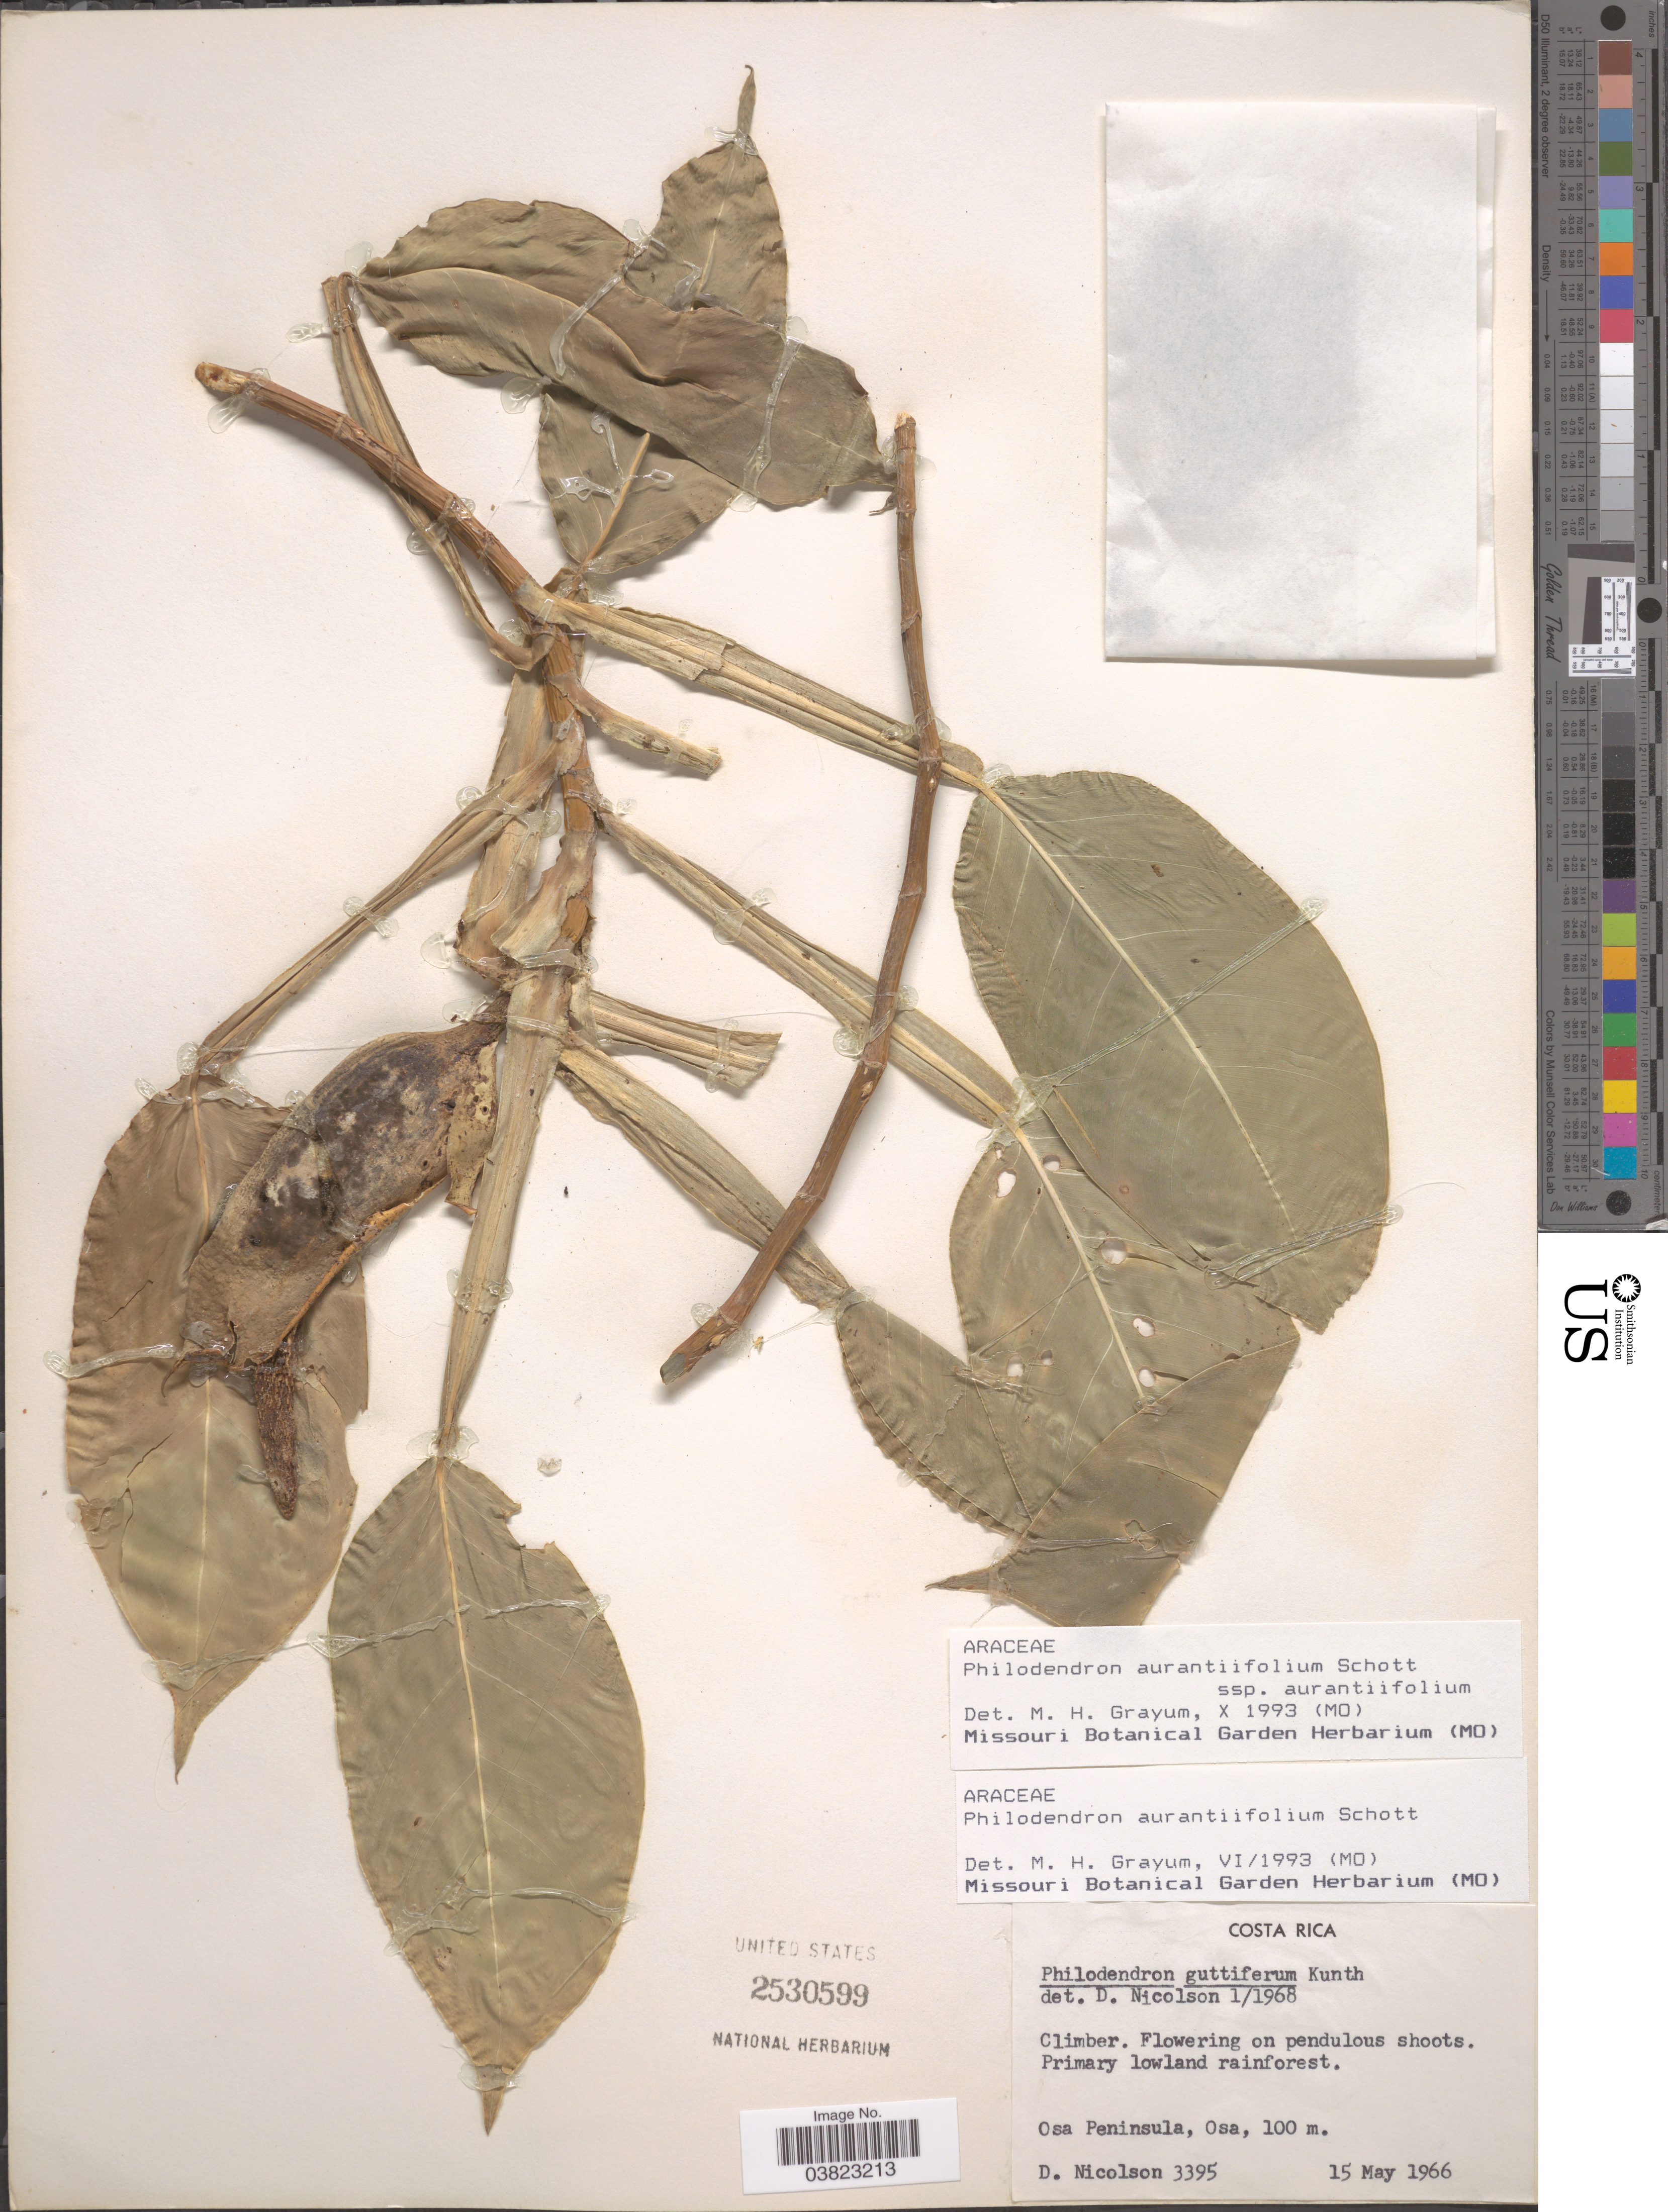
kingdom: Plantae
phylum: Tracheophyta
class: Liliopsida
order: Alismatales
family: Araceae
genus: Philodendron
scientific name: Philodendron aurantiifolium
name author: Schott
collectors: D. H. Nicolson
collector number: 3395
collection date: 1966-05-15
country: Costa Rica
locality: Primary lowland rainforest. Osa Peninsula, Osa.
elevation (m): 100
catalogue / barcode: US 2530599